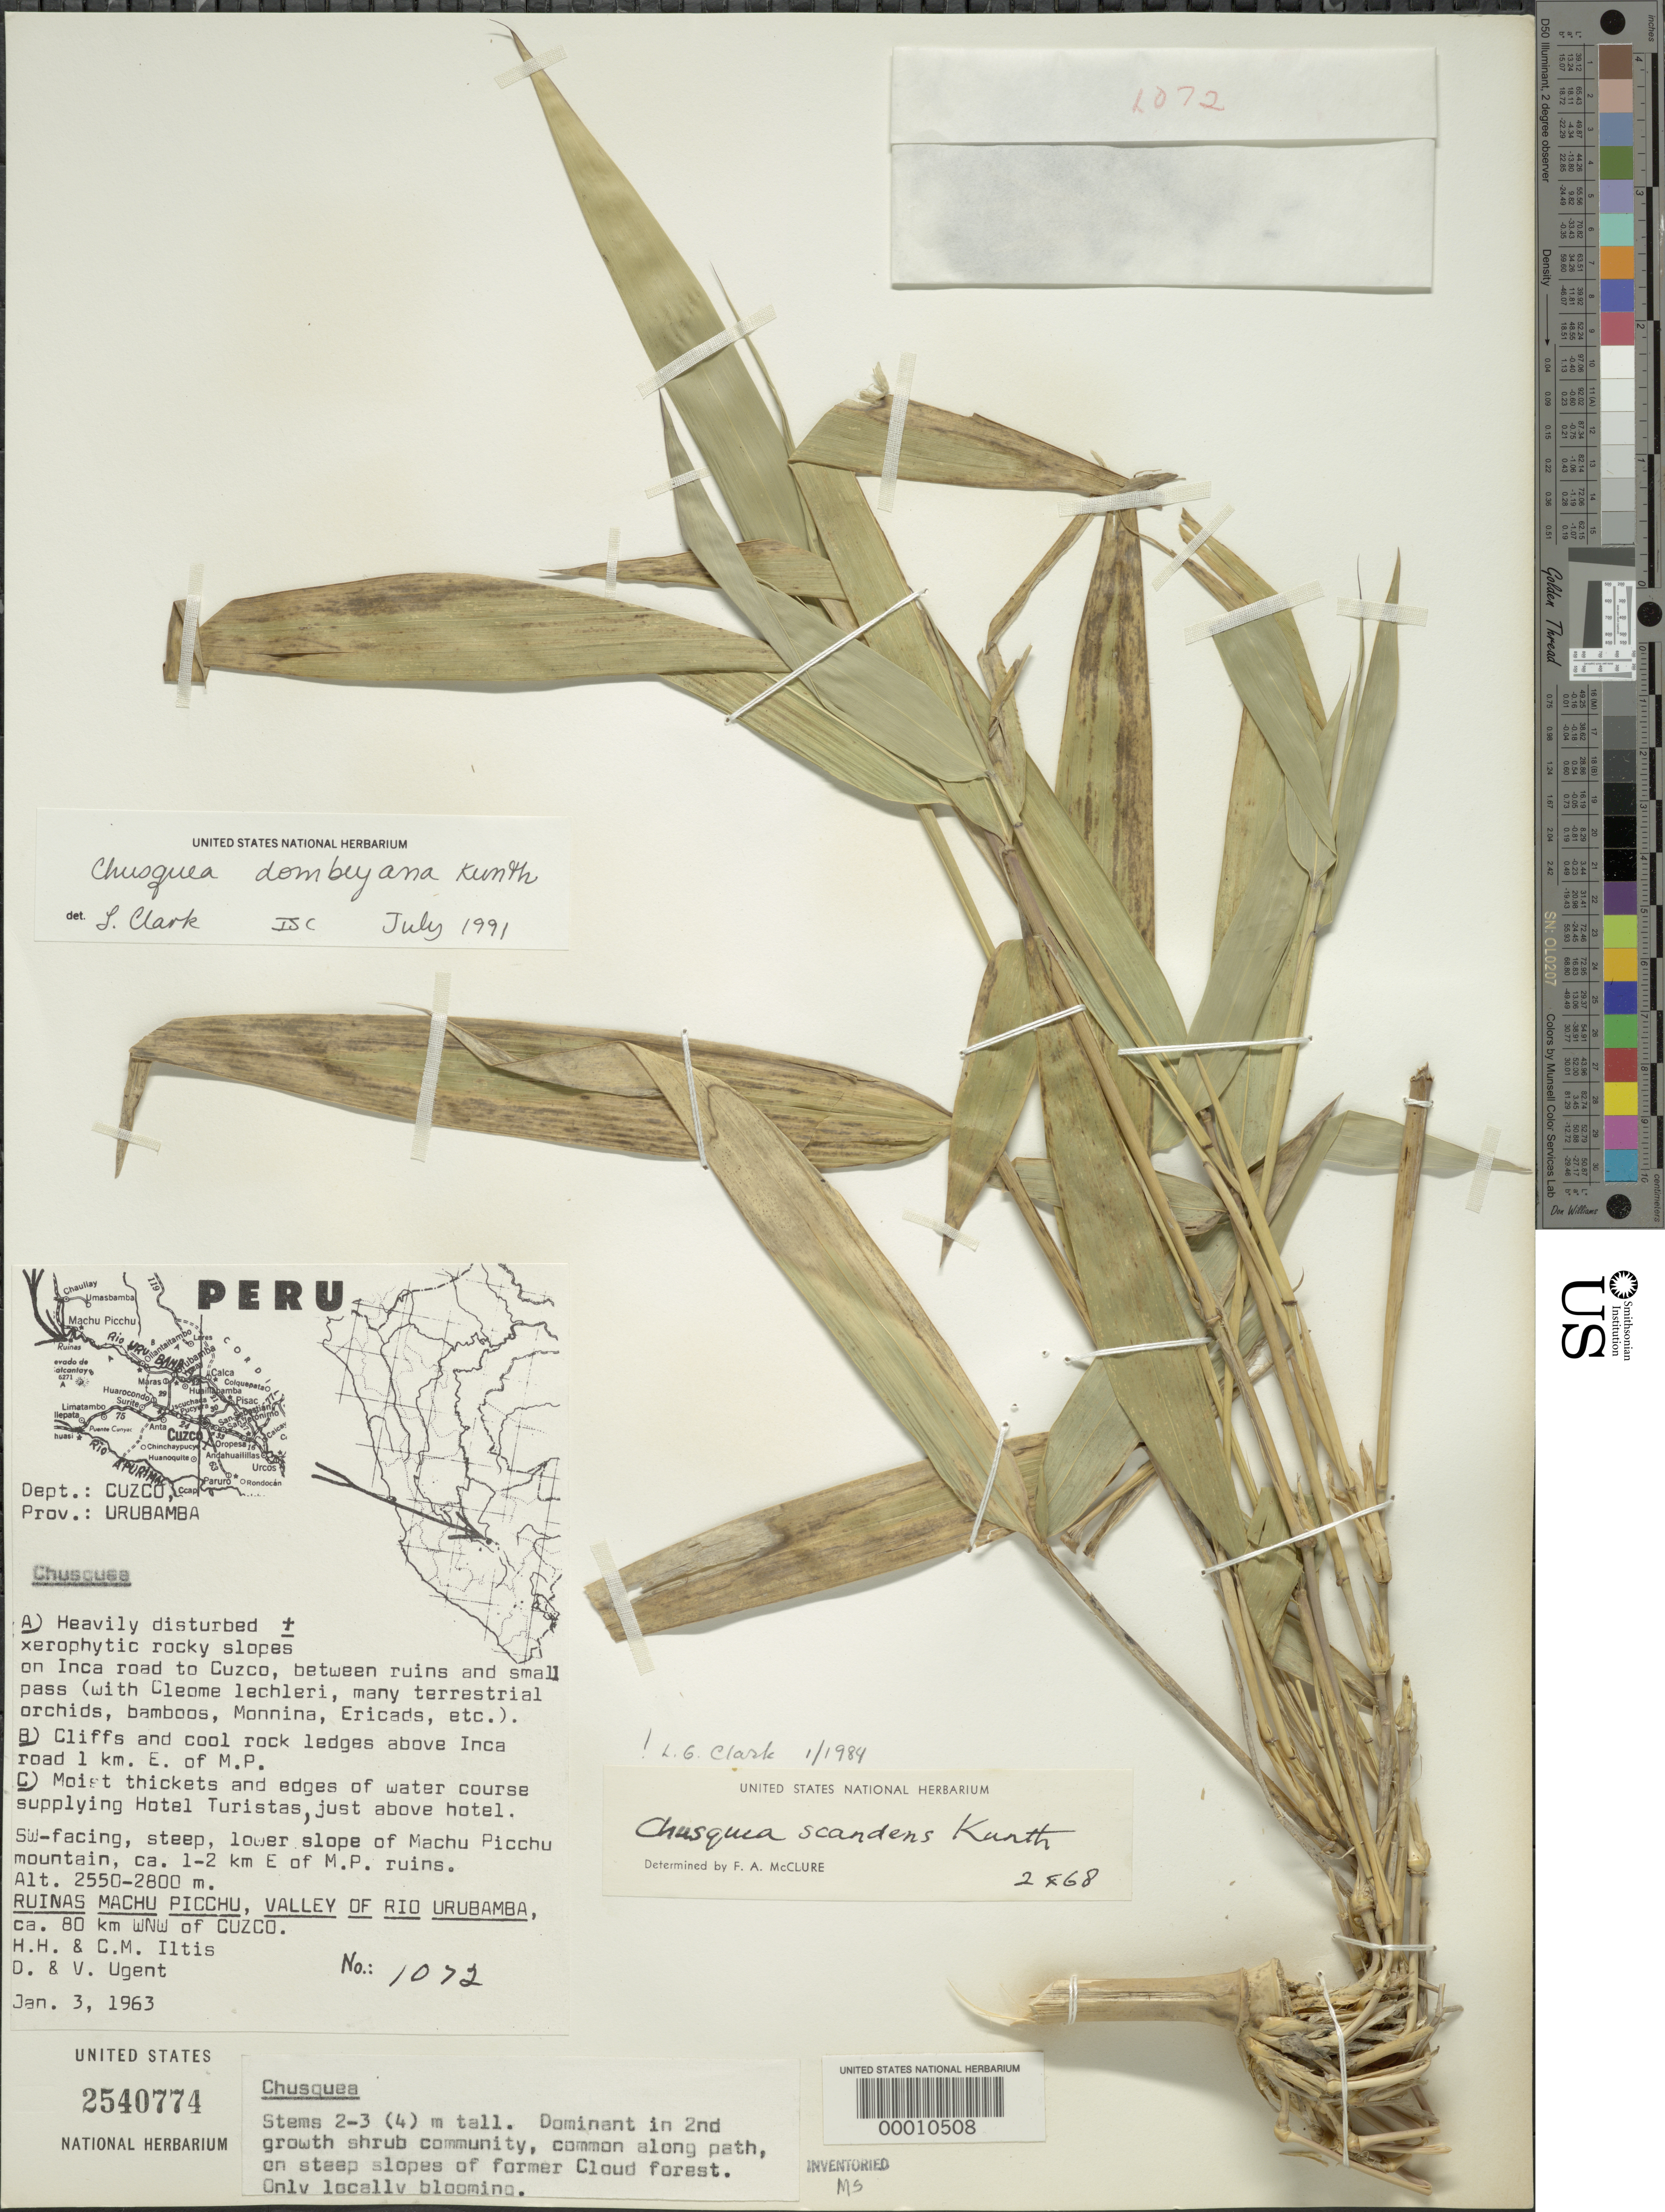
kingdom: Plantae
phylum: Tracheophyta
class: Liliopsida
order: Poales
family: Poaceae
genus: Chusquea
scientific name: Chusquea dombeyana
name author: Kunth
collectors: H. H. Iltis, C. M Iltis, D. Ugent & V. Ugent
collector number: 1072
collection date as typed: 03 Jan 1963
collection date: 1963-01-03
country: Peru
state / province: Cusco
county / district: Urubamba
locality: Machu Picchu Mountain, ca. 1-2 km E of Machupicchu Ruins; Ruinas Machu Picchu, valley of Río Urubamba, ca. 80 km WNW of Cuzco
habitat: Along path, on steep slopes of former cloud forest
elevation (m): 2550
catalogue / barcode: US 2540774